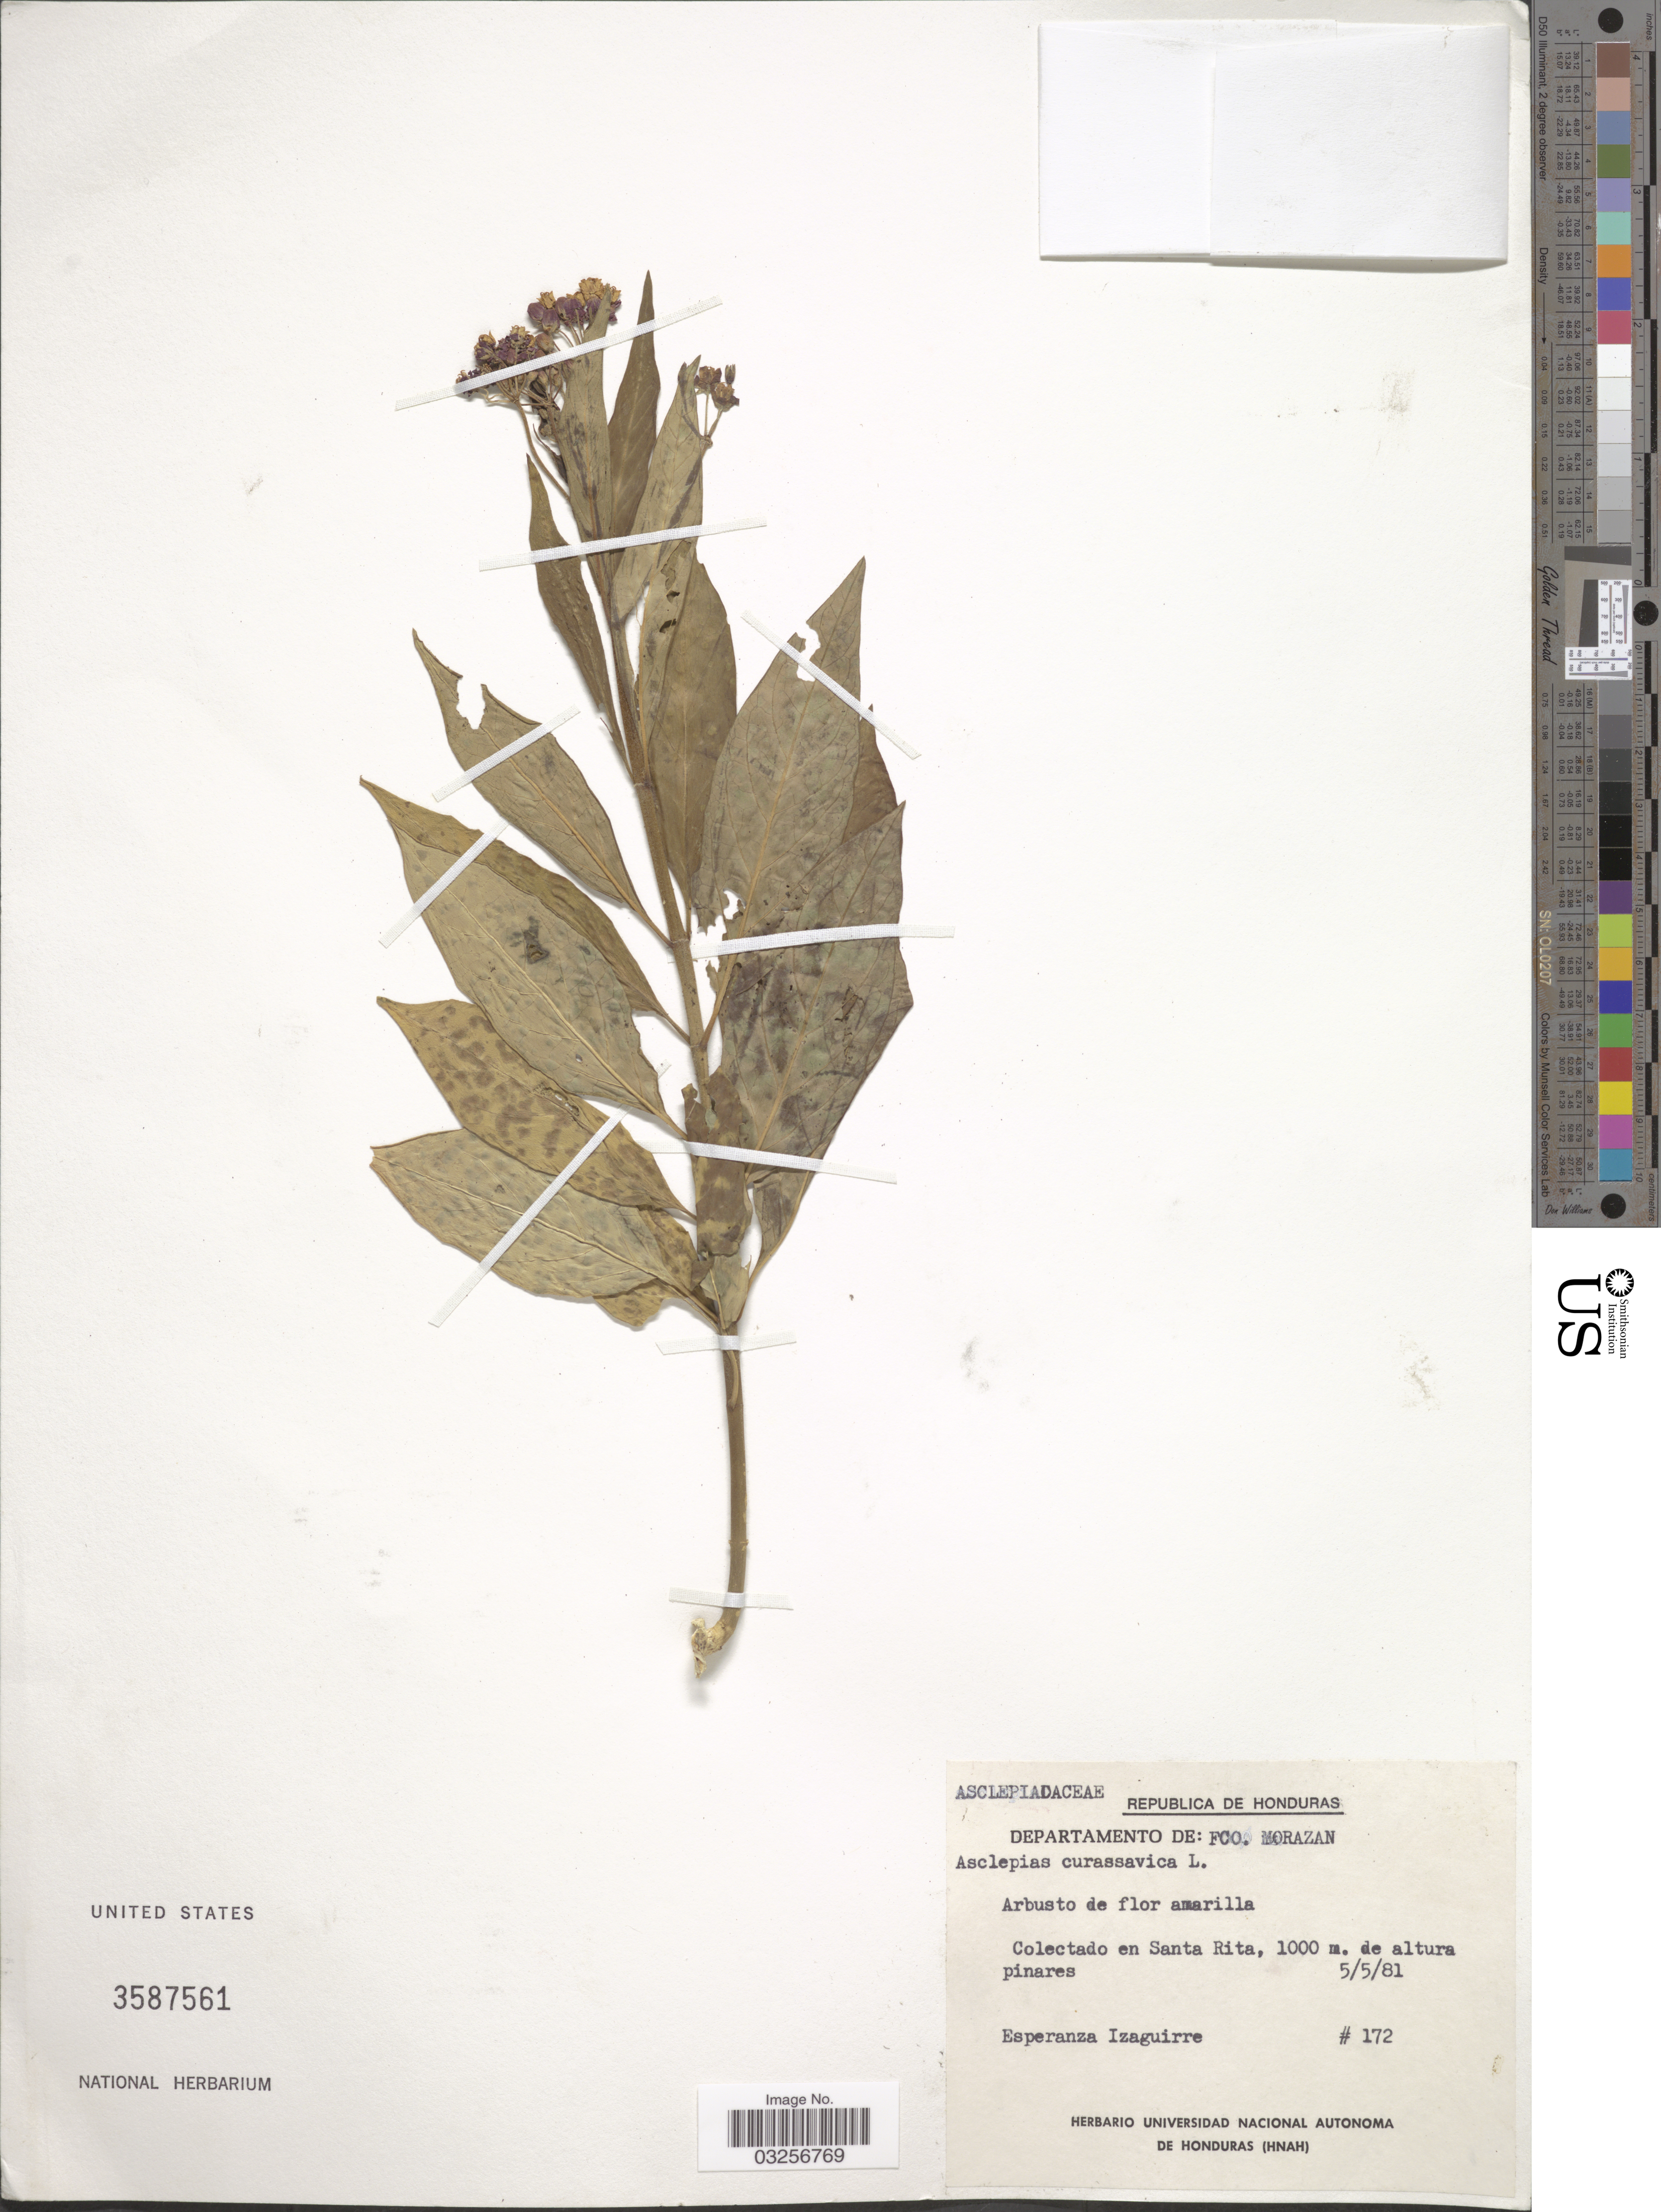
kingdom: Plantae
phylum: Tracheophyta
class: Magnoliopsida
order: Gentianales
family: Apocynaceae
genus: Asclepias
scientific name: Asclepias curassavica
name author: L.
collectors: E. Izaguirre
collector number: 172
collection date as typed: Transcribed d/m/y: 5/5/81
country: Honduras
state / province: Fco. Morazán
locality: Departamento De: Fco. Morazan, Colectado en Santa Rita.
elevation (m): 1000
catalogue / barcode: US 3587561